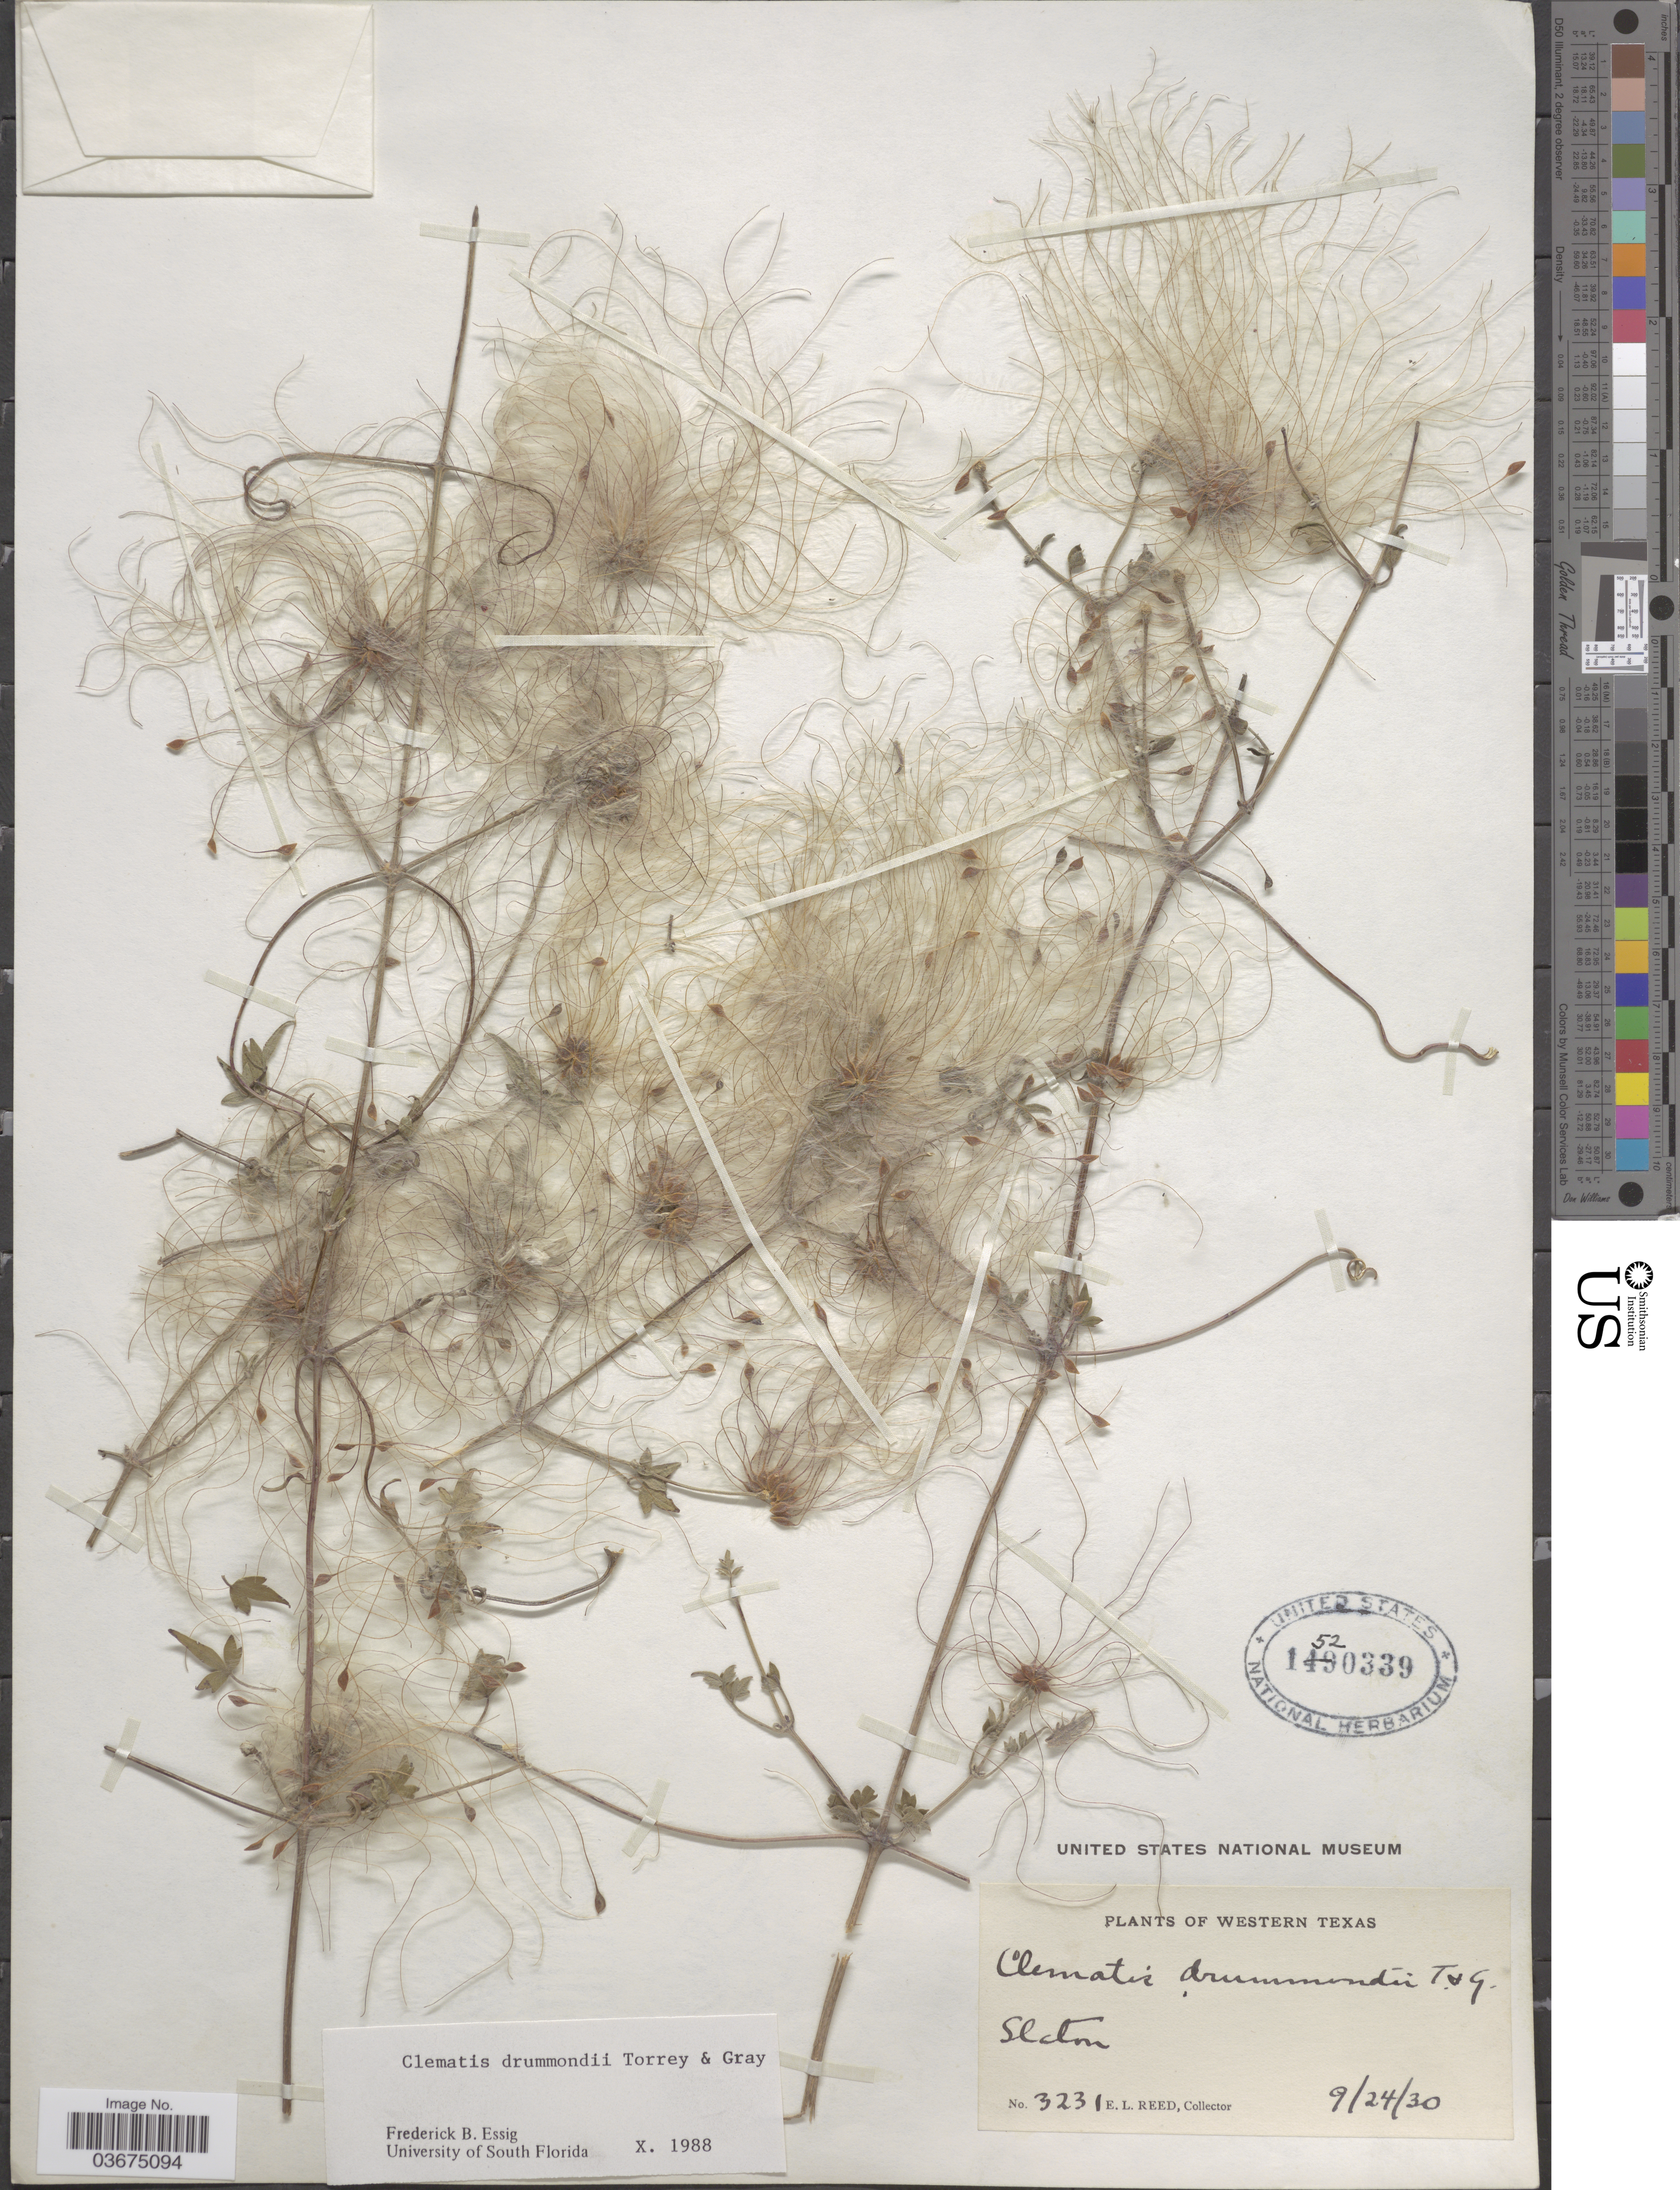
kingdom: Plantae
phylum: Tracheophyta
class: Magnoliopsida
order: Ranunculales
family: Ranunculaceae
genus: Clematis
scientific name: Clematis drummondii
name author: Torr. & A. Gray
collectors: E. Reed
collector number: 3231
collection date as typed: Transcribed d/m/y: 24/9/30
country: United States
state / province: Texas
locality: Western Texas, Slaton.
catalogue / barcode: US 1520339